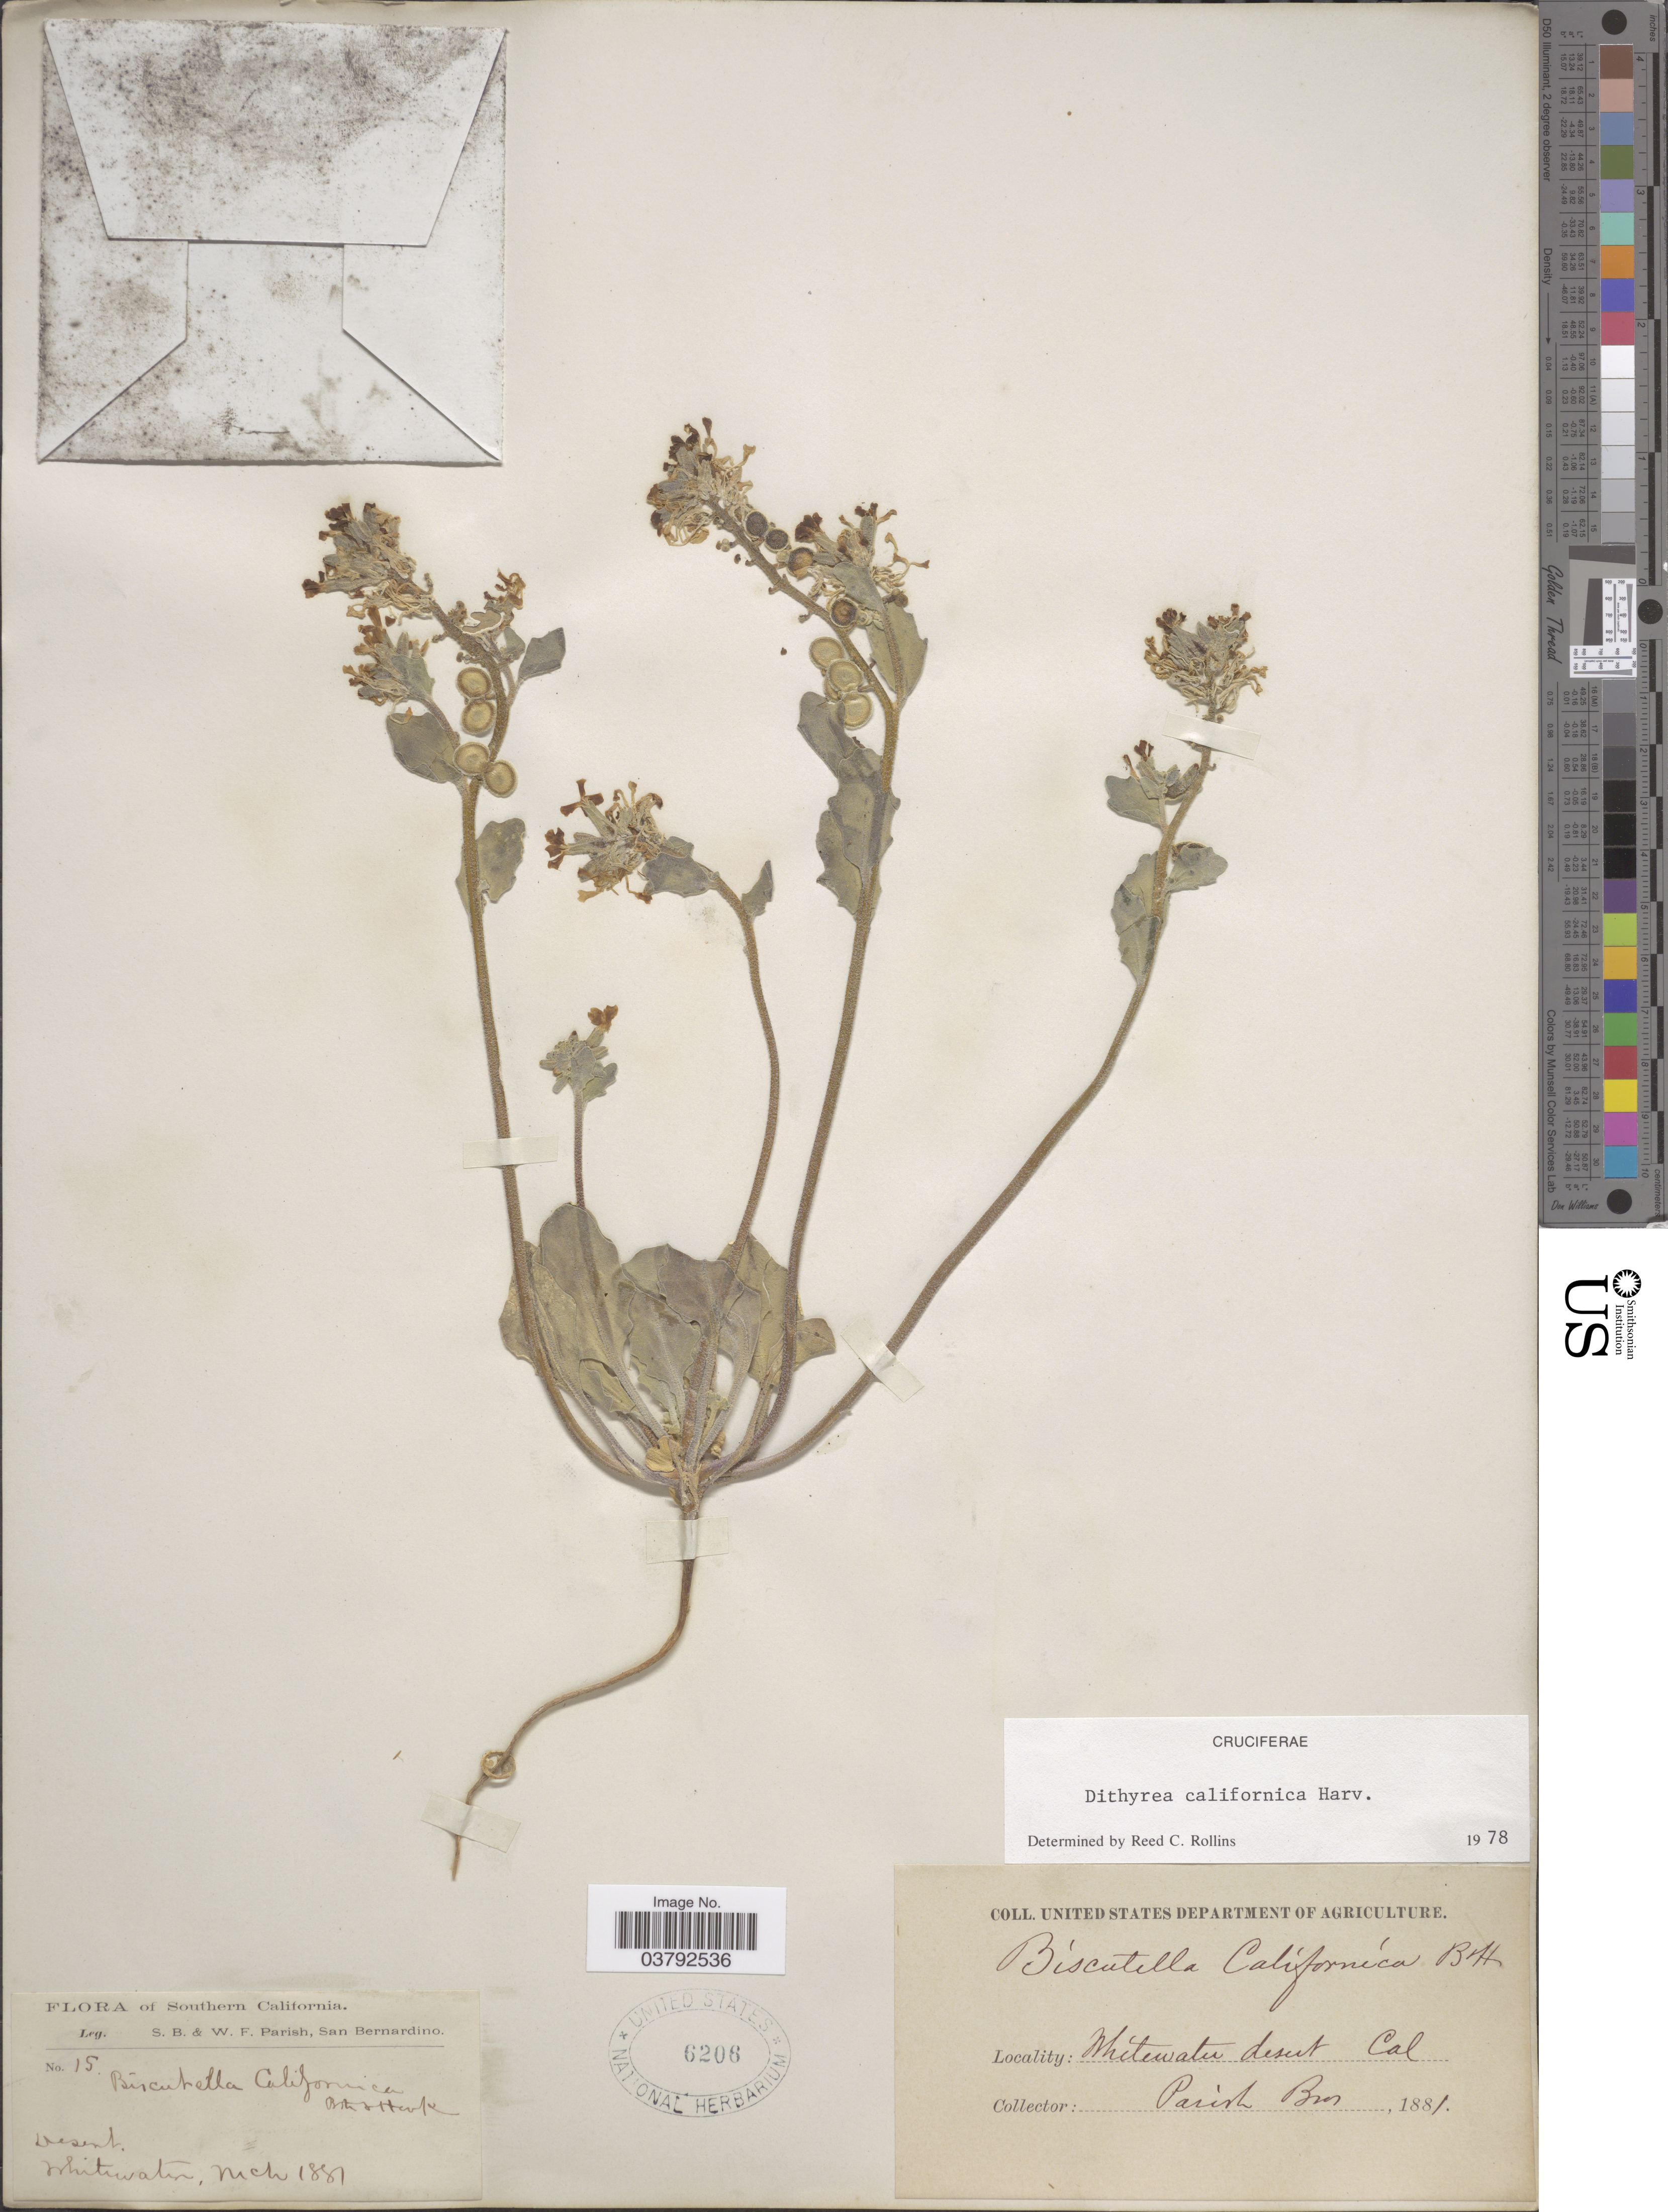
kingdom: Plantae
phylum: Tracheophyta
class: Magnoliopsida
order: Brassicales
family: Brassicaceae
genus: Dithyrea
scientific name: Dithyrea californica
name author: Harv.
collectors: S. B. Parish & W. F. Parish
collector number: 15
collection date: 1881-03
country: United States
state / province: California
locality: Southern California. Desert. Whitewater.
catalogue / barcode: US 6206